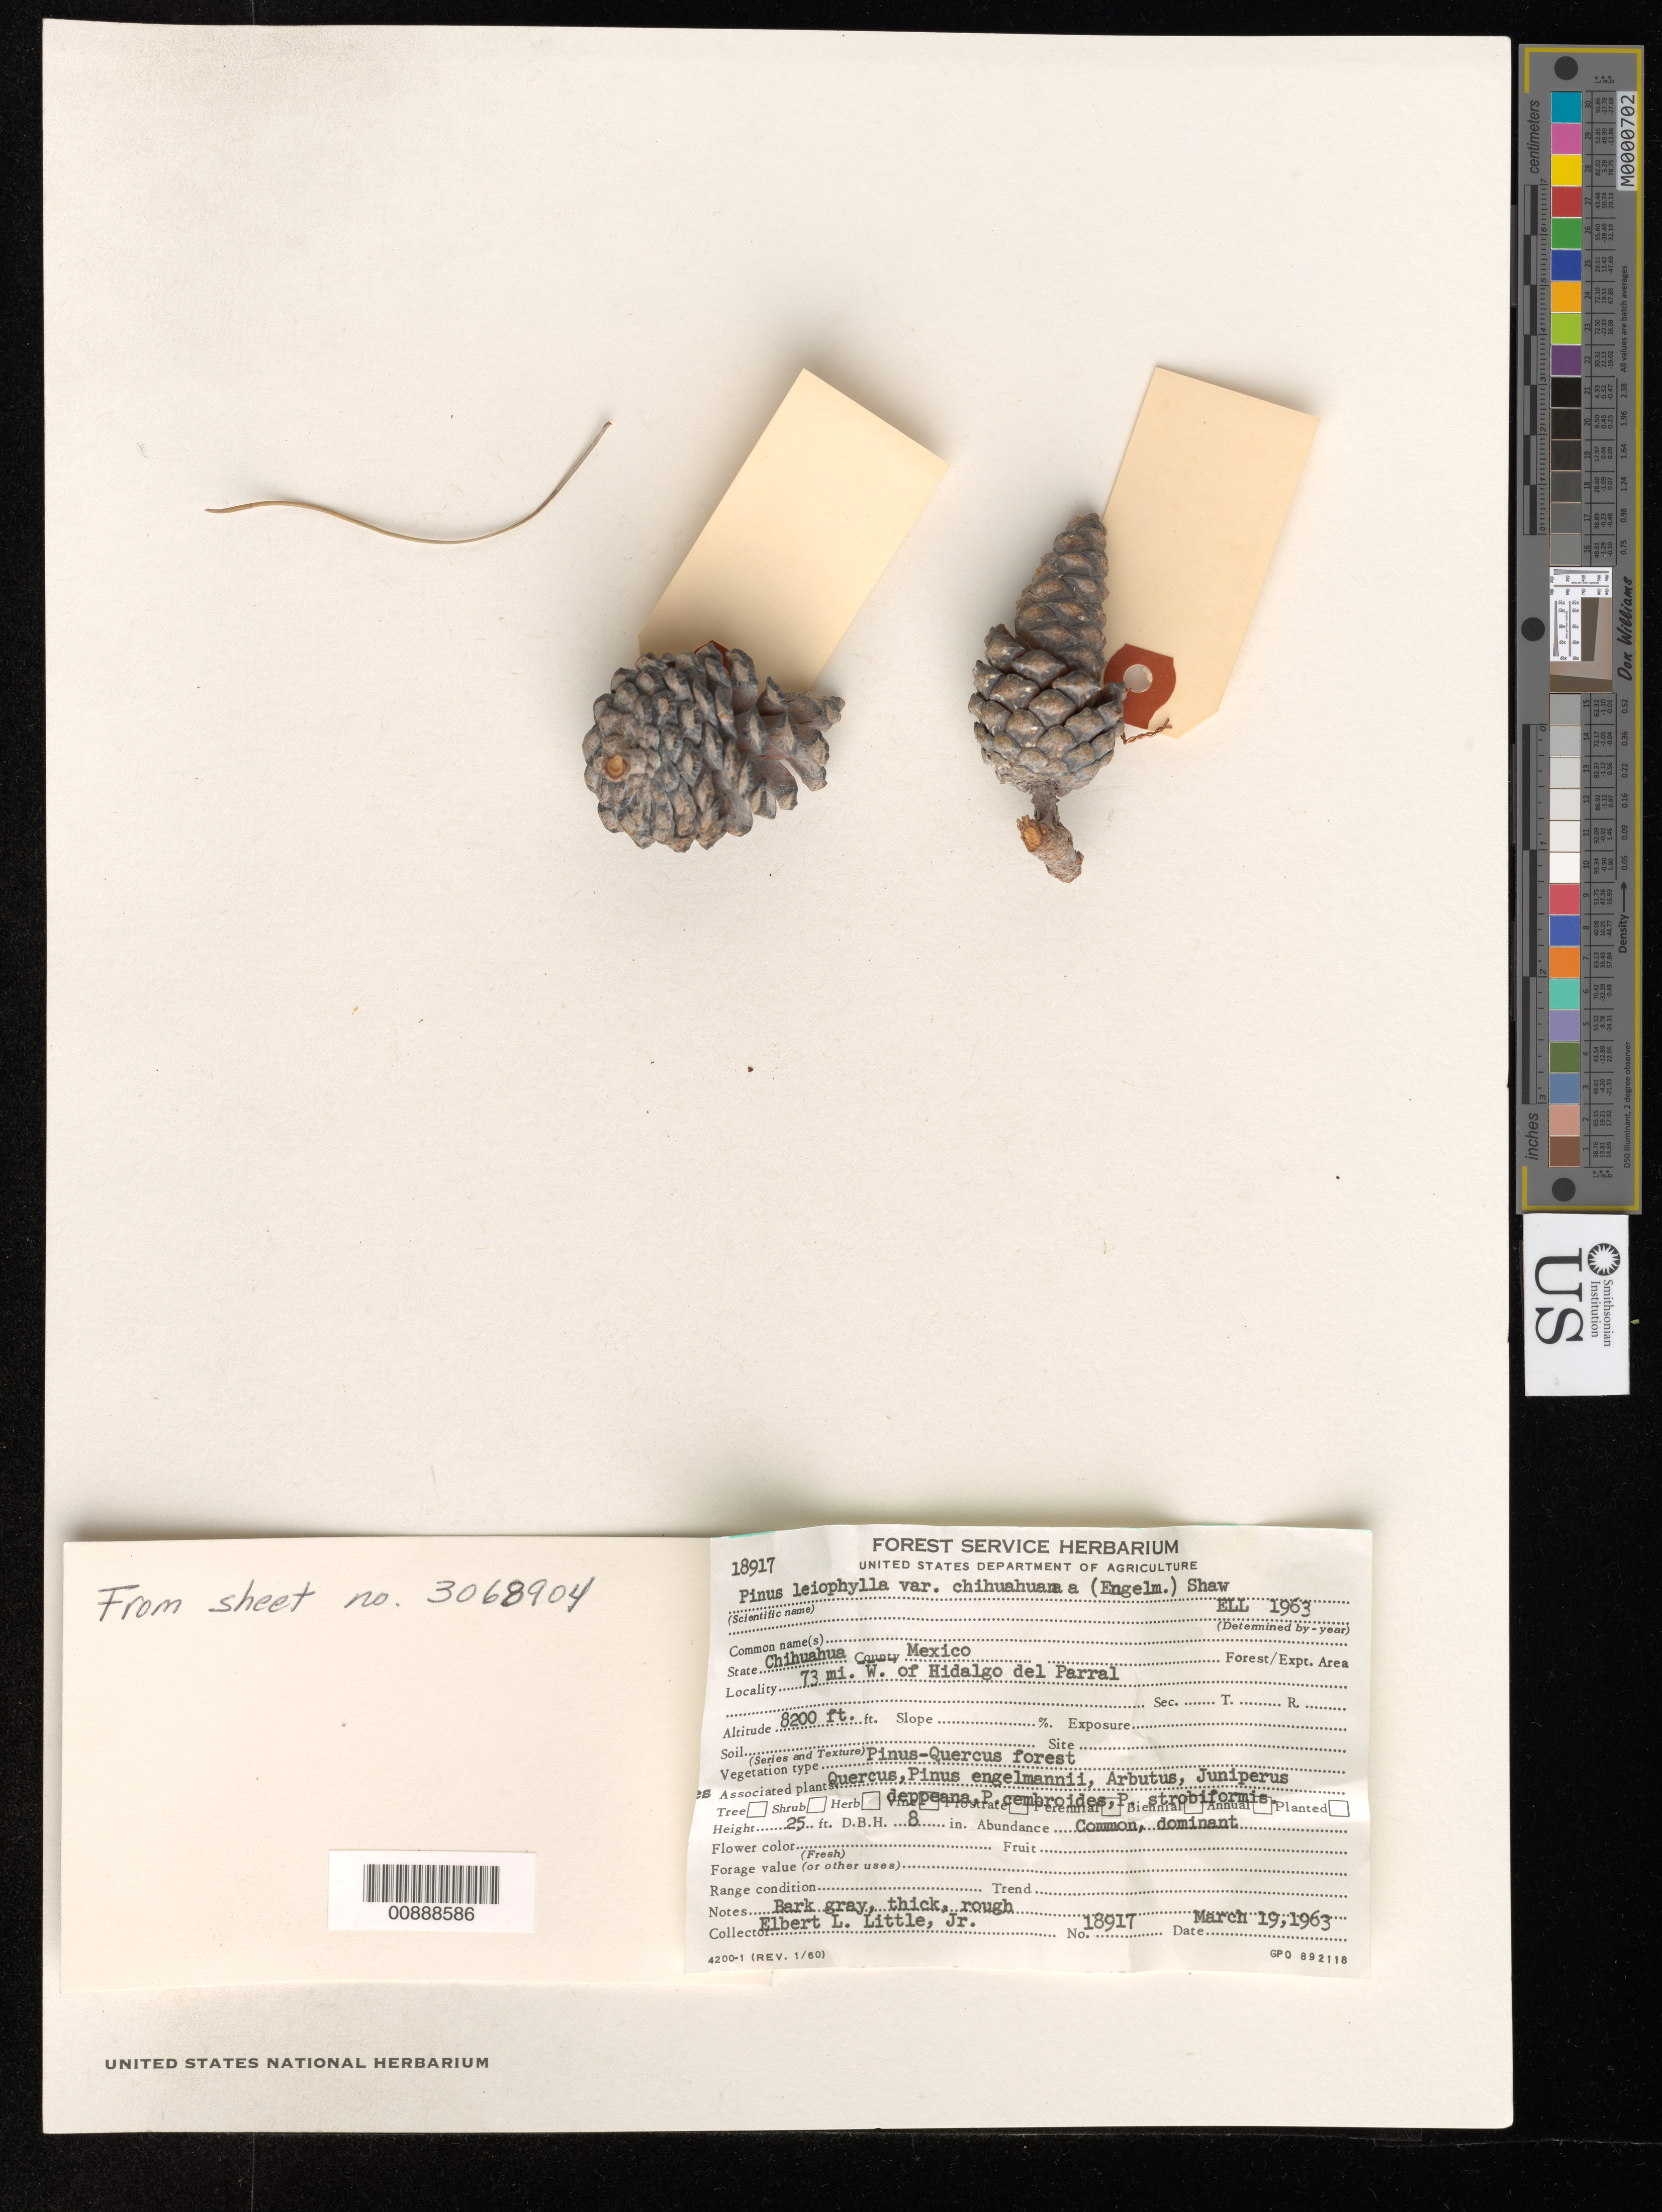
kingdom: Plantae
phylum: Tracheophyta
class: Pinopsida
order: Pinales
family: Pinaceae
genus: Pinus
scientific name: Pinus leiophylla var. chihuahuana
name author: (Engelm.) Shaw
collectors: E. L. Little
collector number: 18917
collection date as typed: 20 Mar 1963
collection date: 1963-03-20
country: Mexico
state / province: Chihuahua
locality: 73 mi. W of Hidalgo del Parral, Chihuahua.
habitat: Pinus-Quercus forest. Assoc. plants: Quercus, Pinus engelmannii, P. cembroides, P. strobiformis, Arbutus, Juniperus deppeana.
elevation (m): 2499